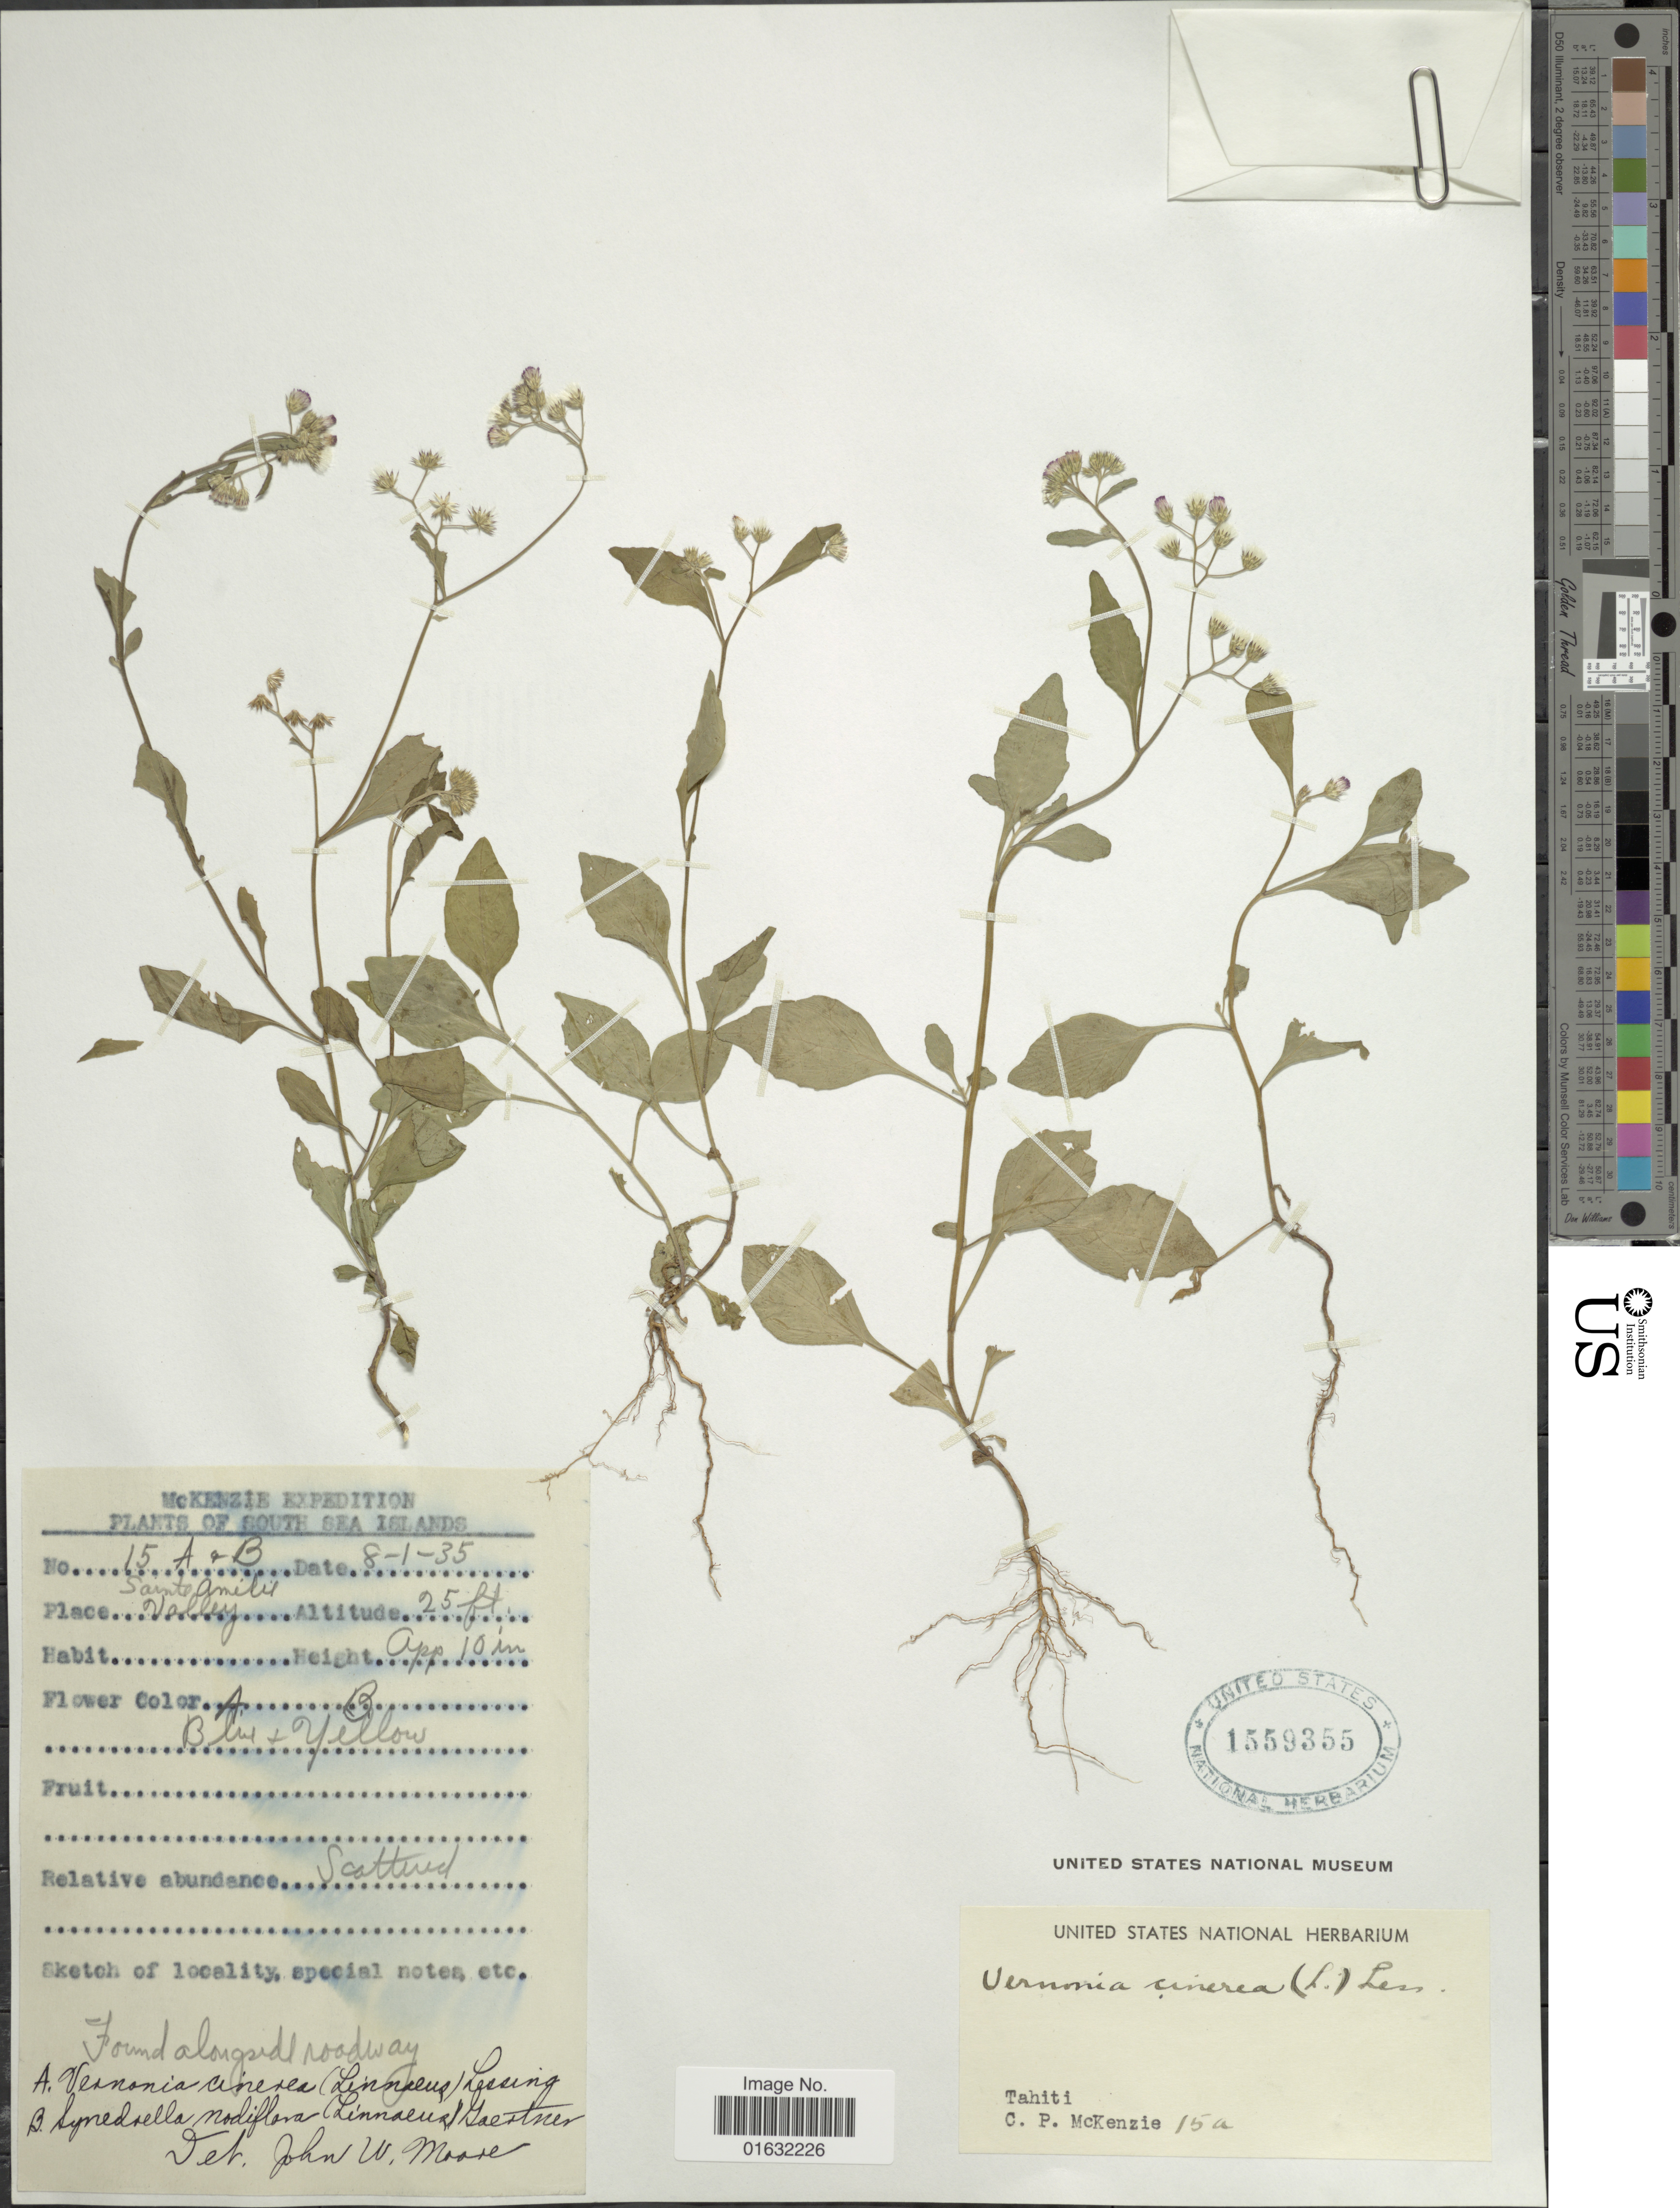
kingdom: Plantae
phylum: Tracheophyta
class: Magnoliopsida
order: Asterales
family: Asteraceae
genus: Cyanthillium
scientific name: Cyanthillium cinereum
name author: (L.) H. Rob.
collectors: C. Mckenzie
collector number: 15a&b*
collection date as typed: Transcribed d/m/y: 8/1/35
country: French Polynesia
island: Tahiti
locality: Tahiti, Sante Amebi Valley, South Sea Islands [interpreted]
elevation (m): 8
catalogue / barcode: US 1559355